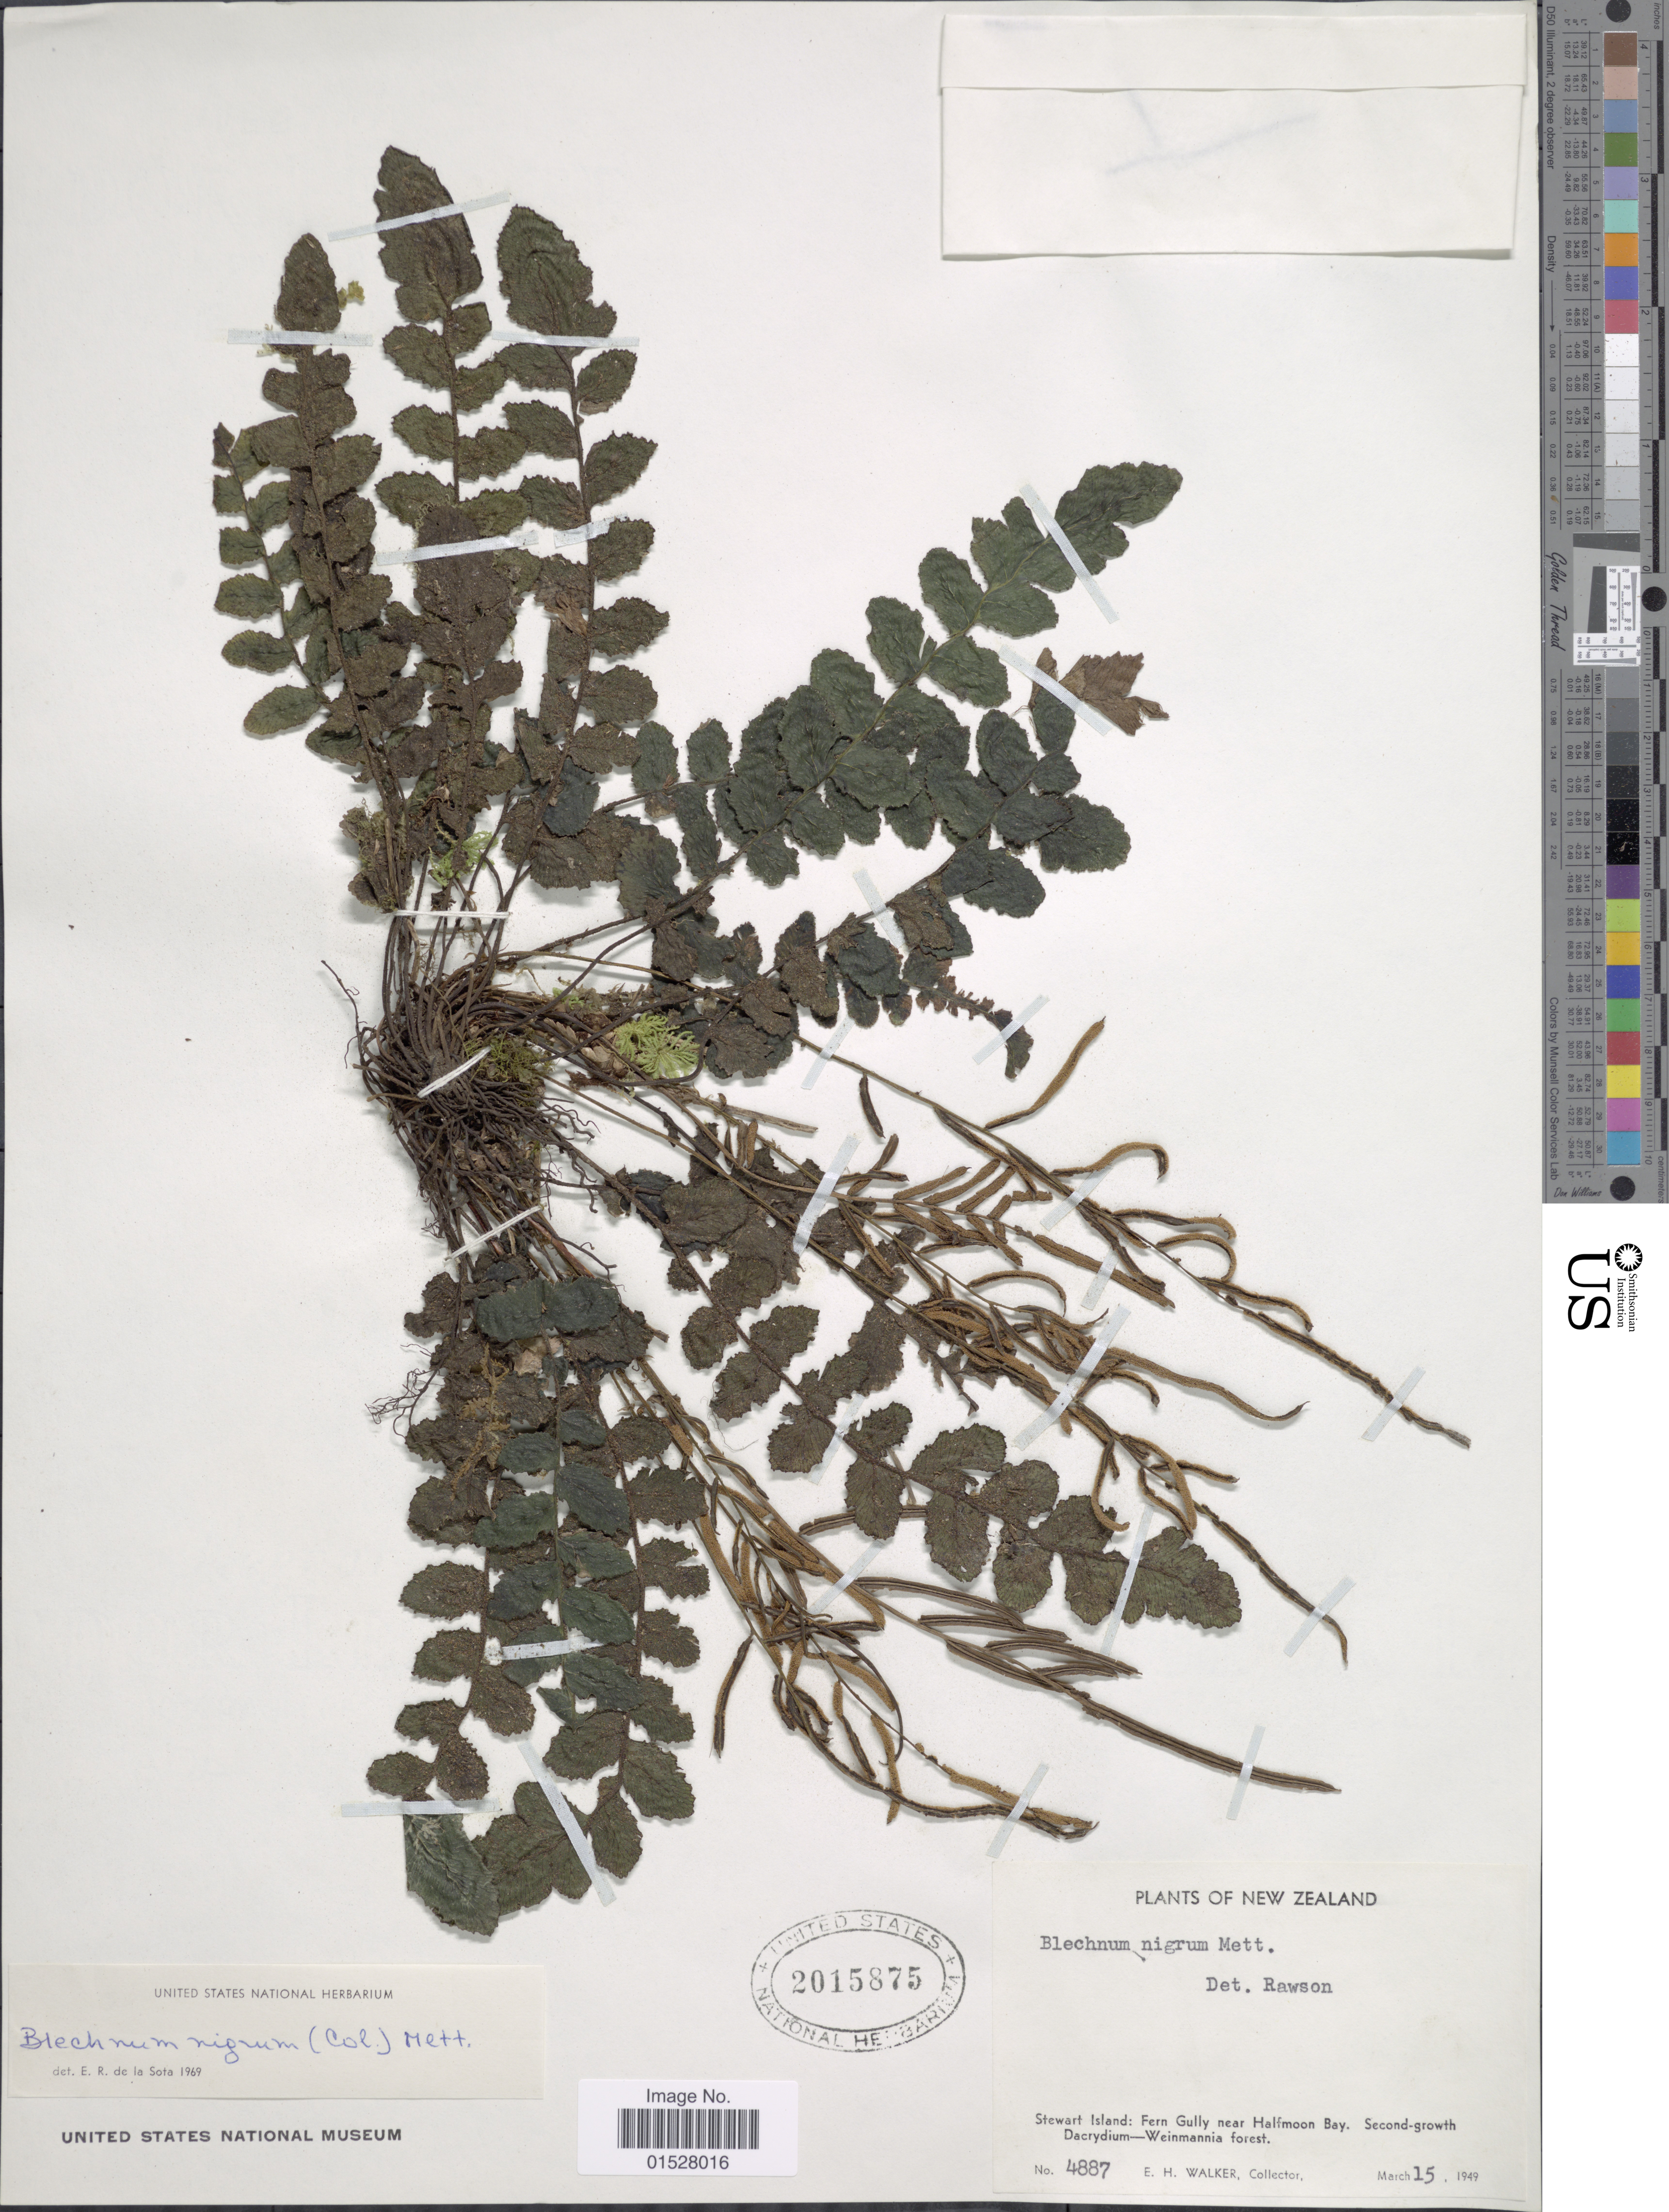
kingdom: Plantae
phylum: Tracheophyta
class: Polypodiopsida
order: Polypodiales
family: Blechnaceae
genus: Cranfillia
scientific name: Cranfillia nigra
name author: (Colenso) Gasper & V.A.O. Dittrich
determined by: Vazquez, R.; Molino, S.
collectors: E. H. Walker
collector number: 4887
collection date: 1949-03-15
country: New Zealand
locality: Stewart Island: Fern Gully near Halfmoon Bay.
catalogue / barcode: US 2015875